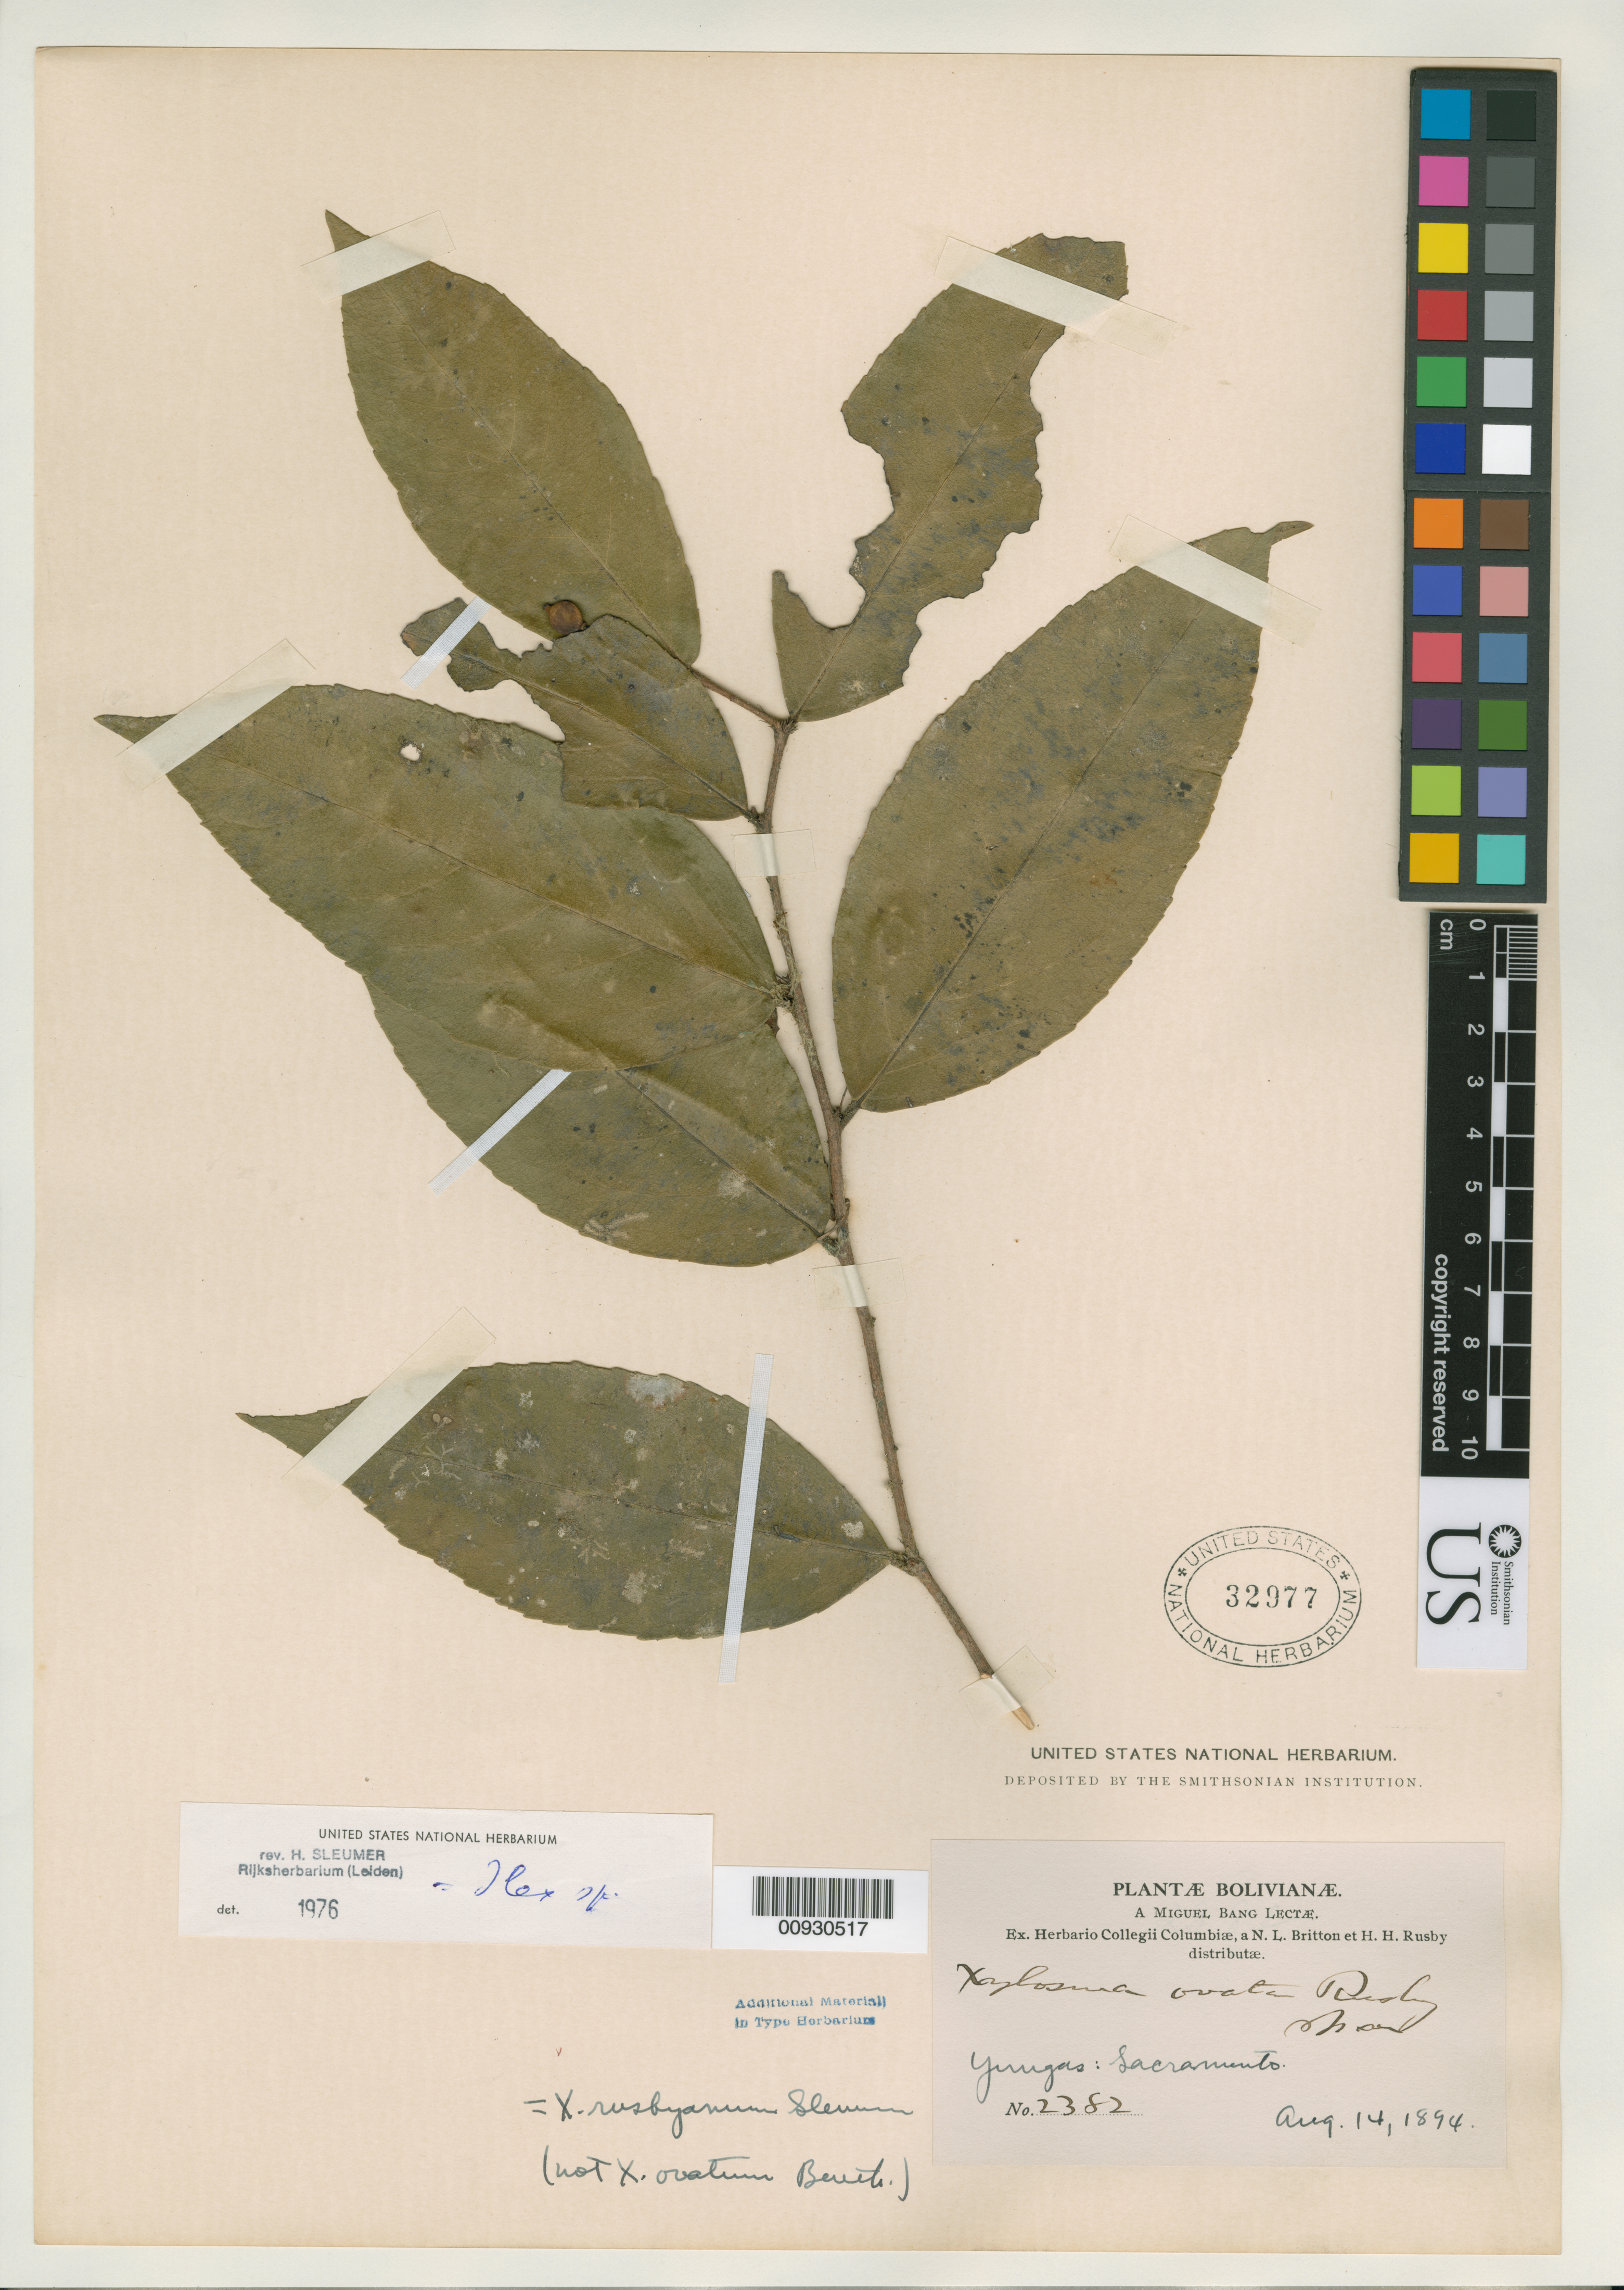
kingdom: Plantae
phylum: Tracheophyta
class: Magnoliopsida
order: Malpighiales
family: Salicaceae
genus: Xylosma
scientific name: Xylosma ovata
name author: Rusby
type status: Isotype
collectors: M. Bang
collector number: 2382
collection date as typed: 14 Aug 1894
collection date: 1894-08-14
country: Bolivia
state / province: La Paz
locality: Yungas: Sacramento.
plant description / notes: Later homonym of Xylosma ovata Benth. (1863).; Also a type of Xylosma rusbyana Sleumer, nom. nov.; Replacement name for Xylosma ovata Rusby, nom. illeg. non Benth.; Also a type of Xylosma ovata Rusby, nom. illeg. non Benth.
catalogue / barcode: US 32977